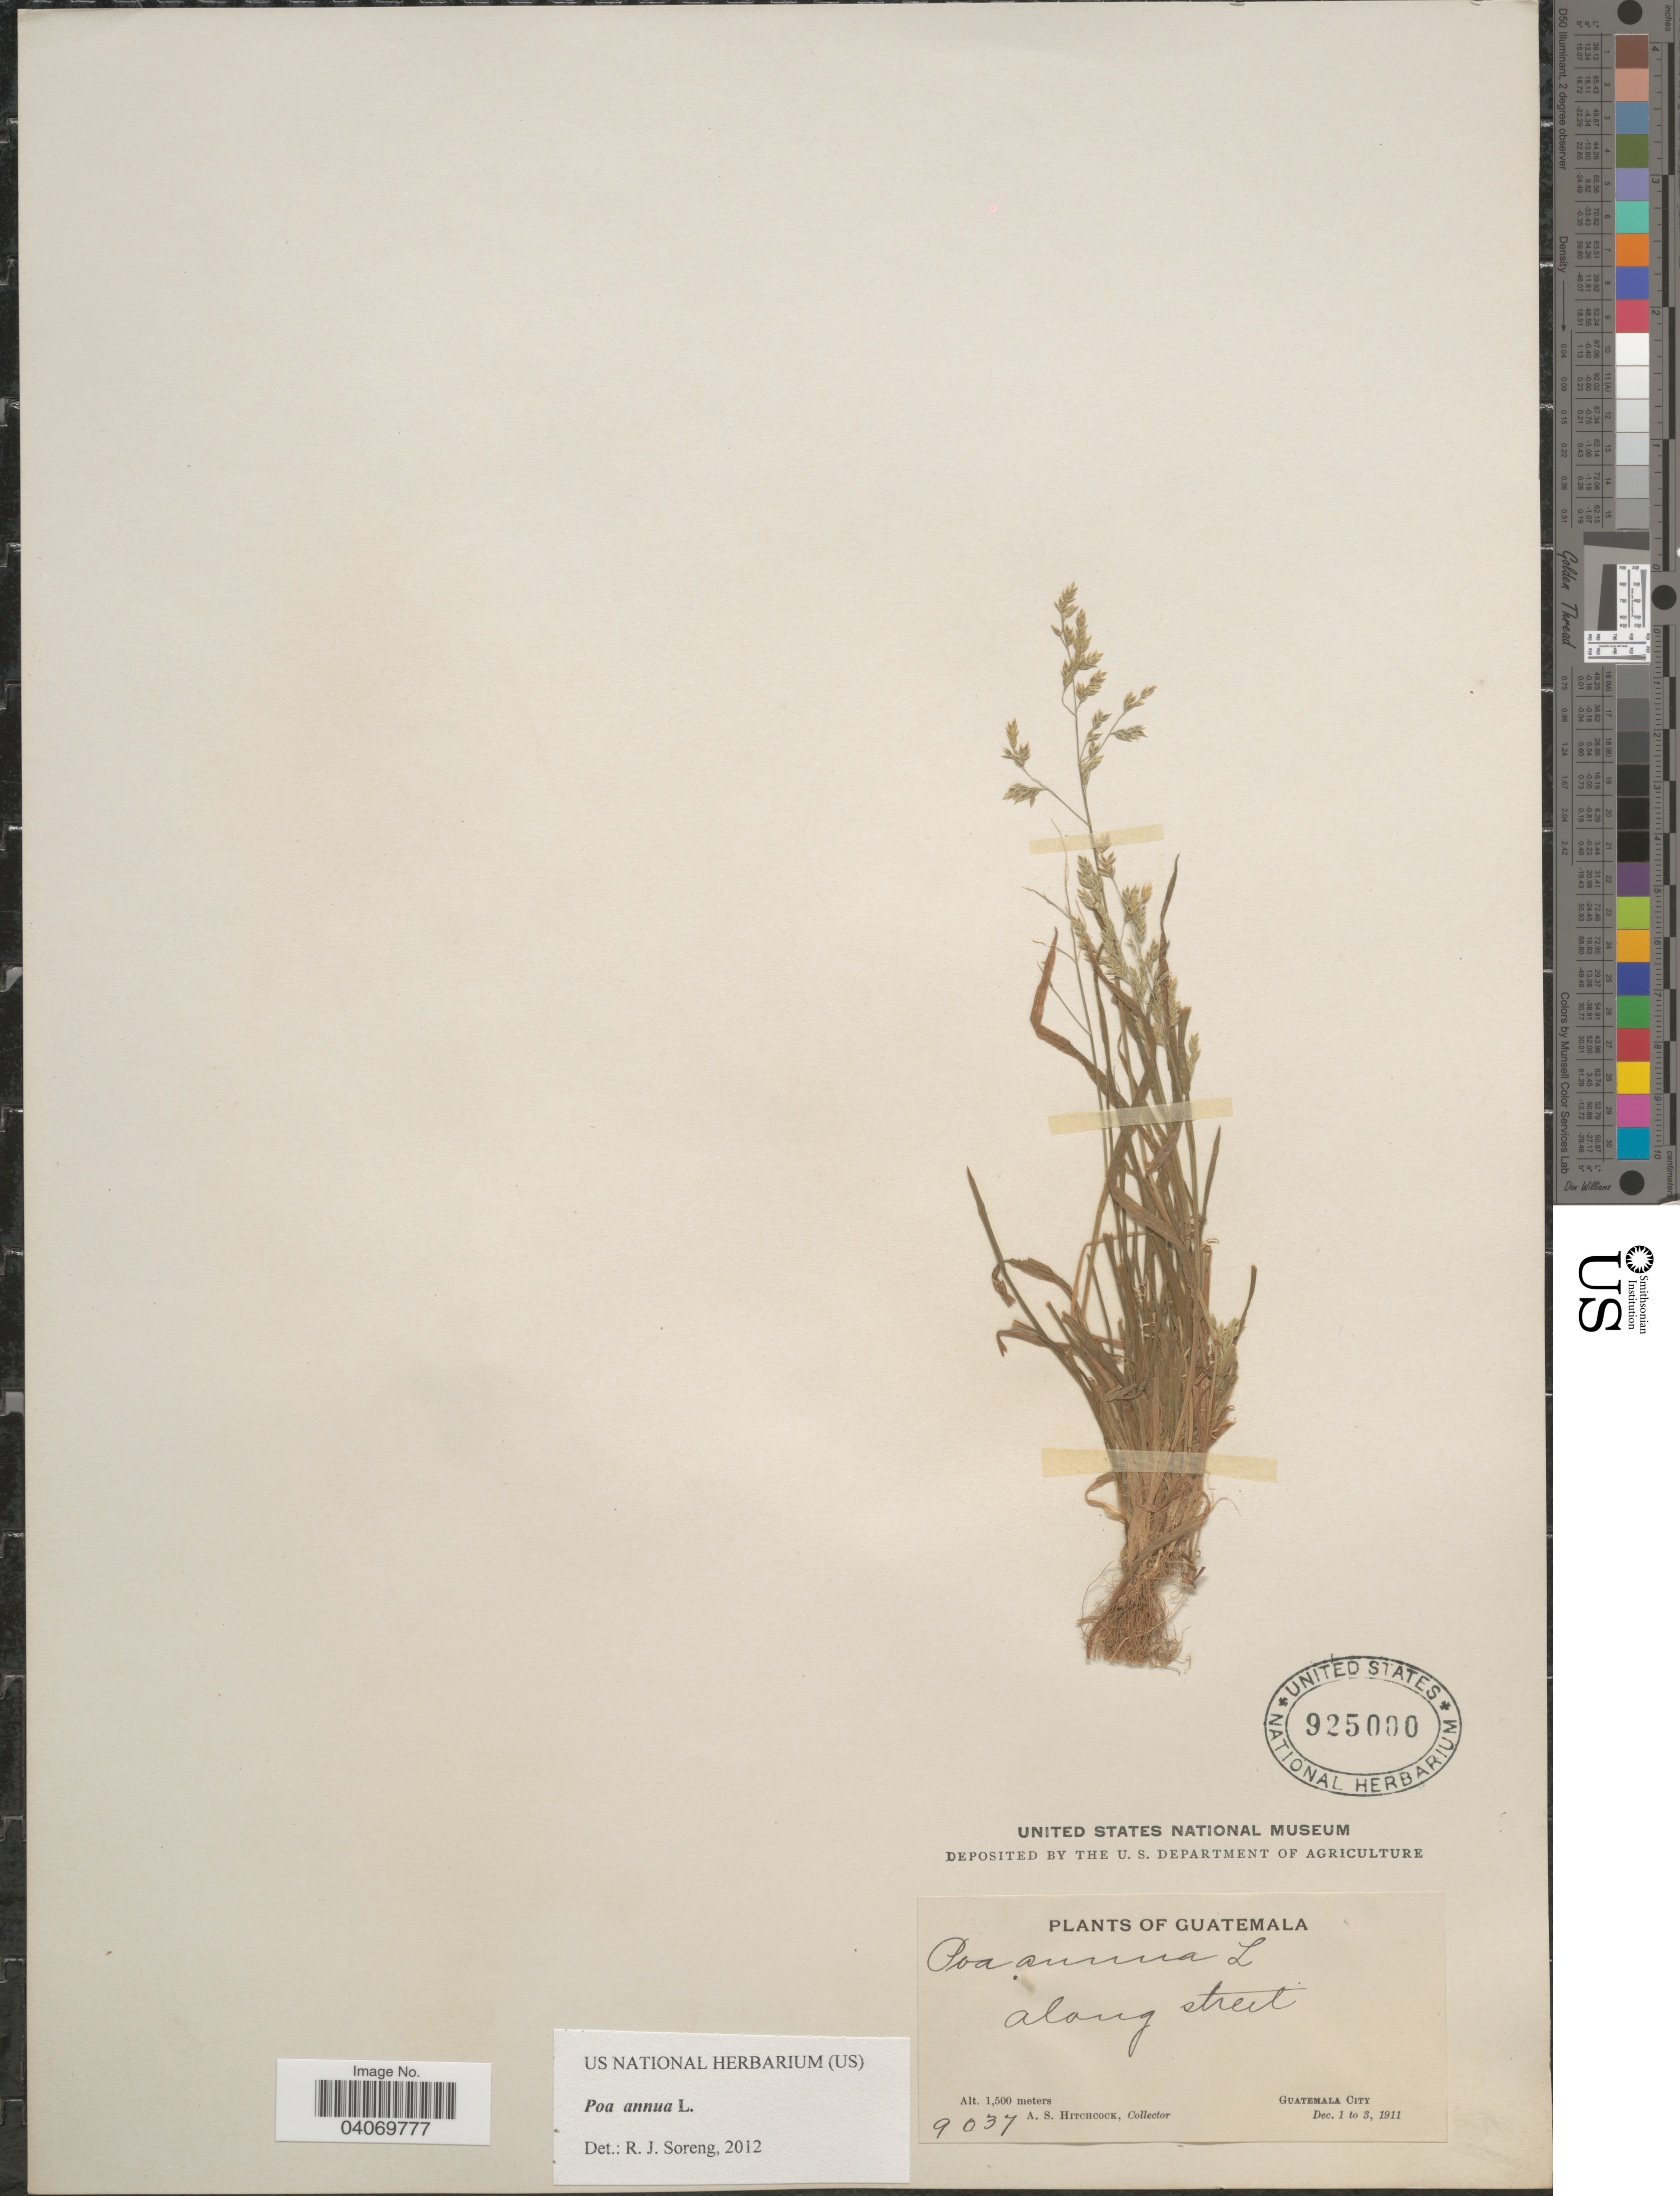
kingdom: Plantae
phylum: Tracheophyta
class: Liliopsida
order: Poales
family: Poaceae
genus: Poa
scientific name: Poa annua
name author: L.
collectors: A. S. Hitchcock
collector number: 9037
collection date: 1911-12-01/1911-12-03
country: Guatemala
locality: Along street. Guatemala City.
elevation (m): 1500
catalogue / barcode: US 925000